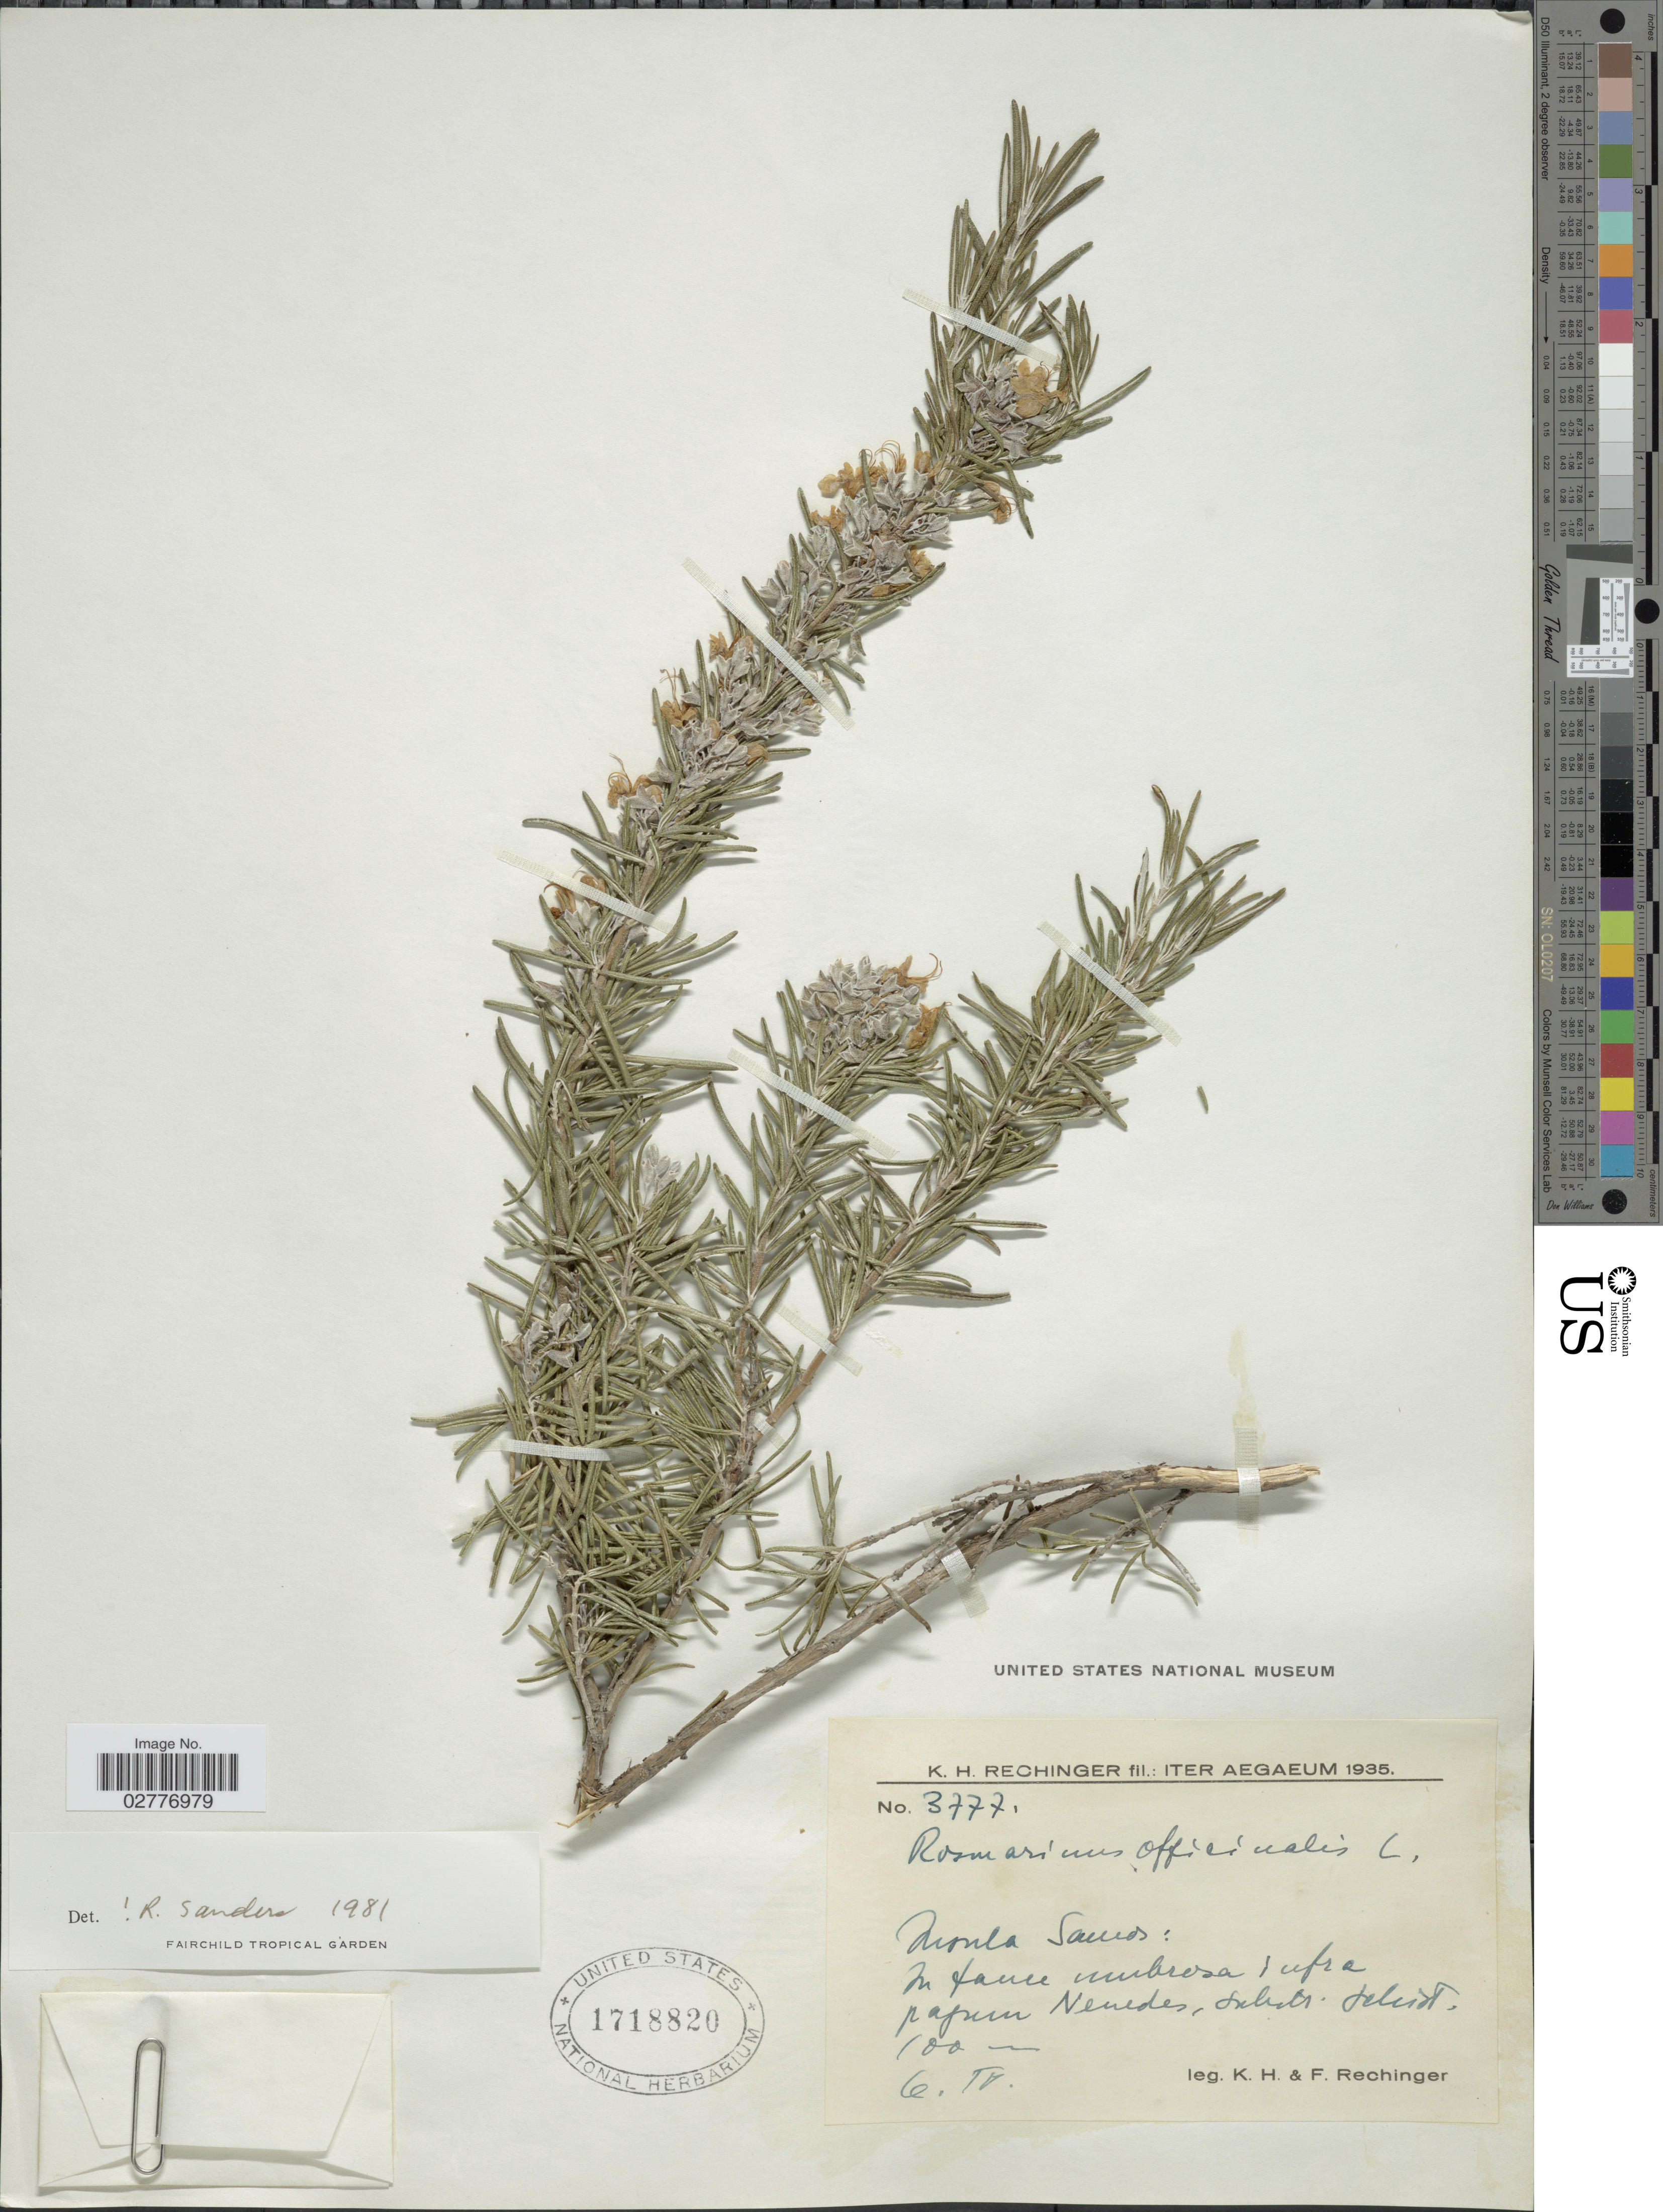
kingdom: Plantae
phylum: Tracheophyta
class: Magnoliopsida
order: Lamiales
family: Lamiaceae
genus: Rosmarinus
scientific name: Rosmarinus officinalis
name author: L.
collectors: K. H. Rechinger & F. Rechinger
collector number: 3777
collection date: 1935-04-06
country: Greece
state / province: North Aegean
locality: Monta Samos: In fauce umbrosa supra pagum Nenedes, substr. schist.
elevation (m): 100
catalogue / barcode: US 1718820